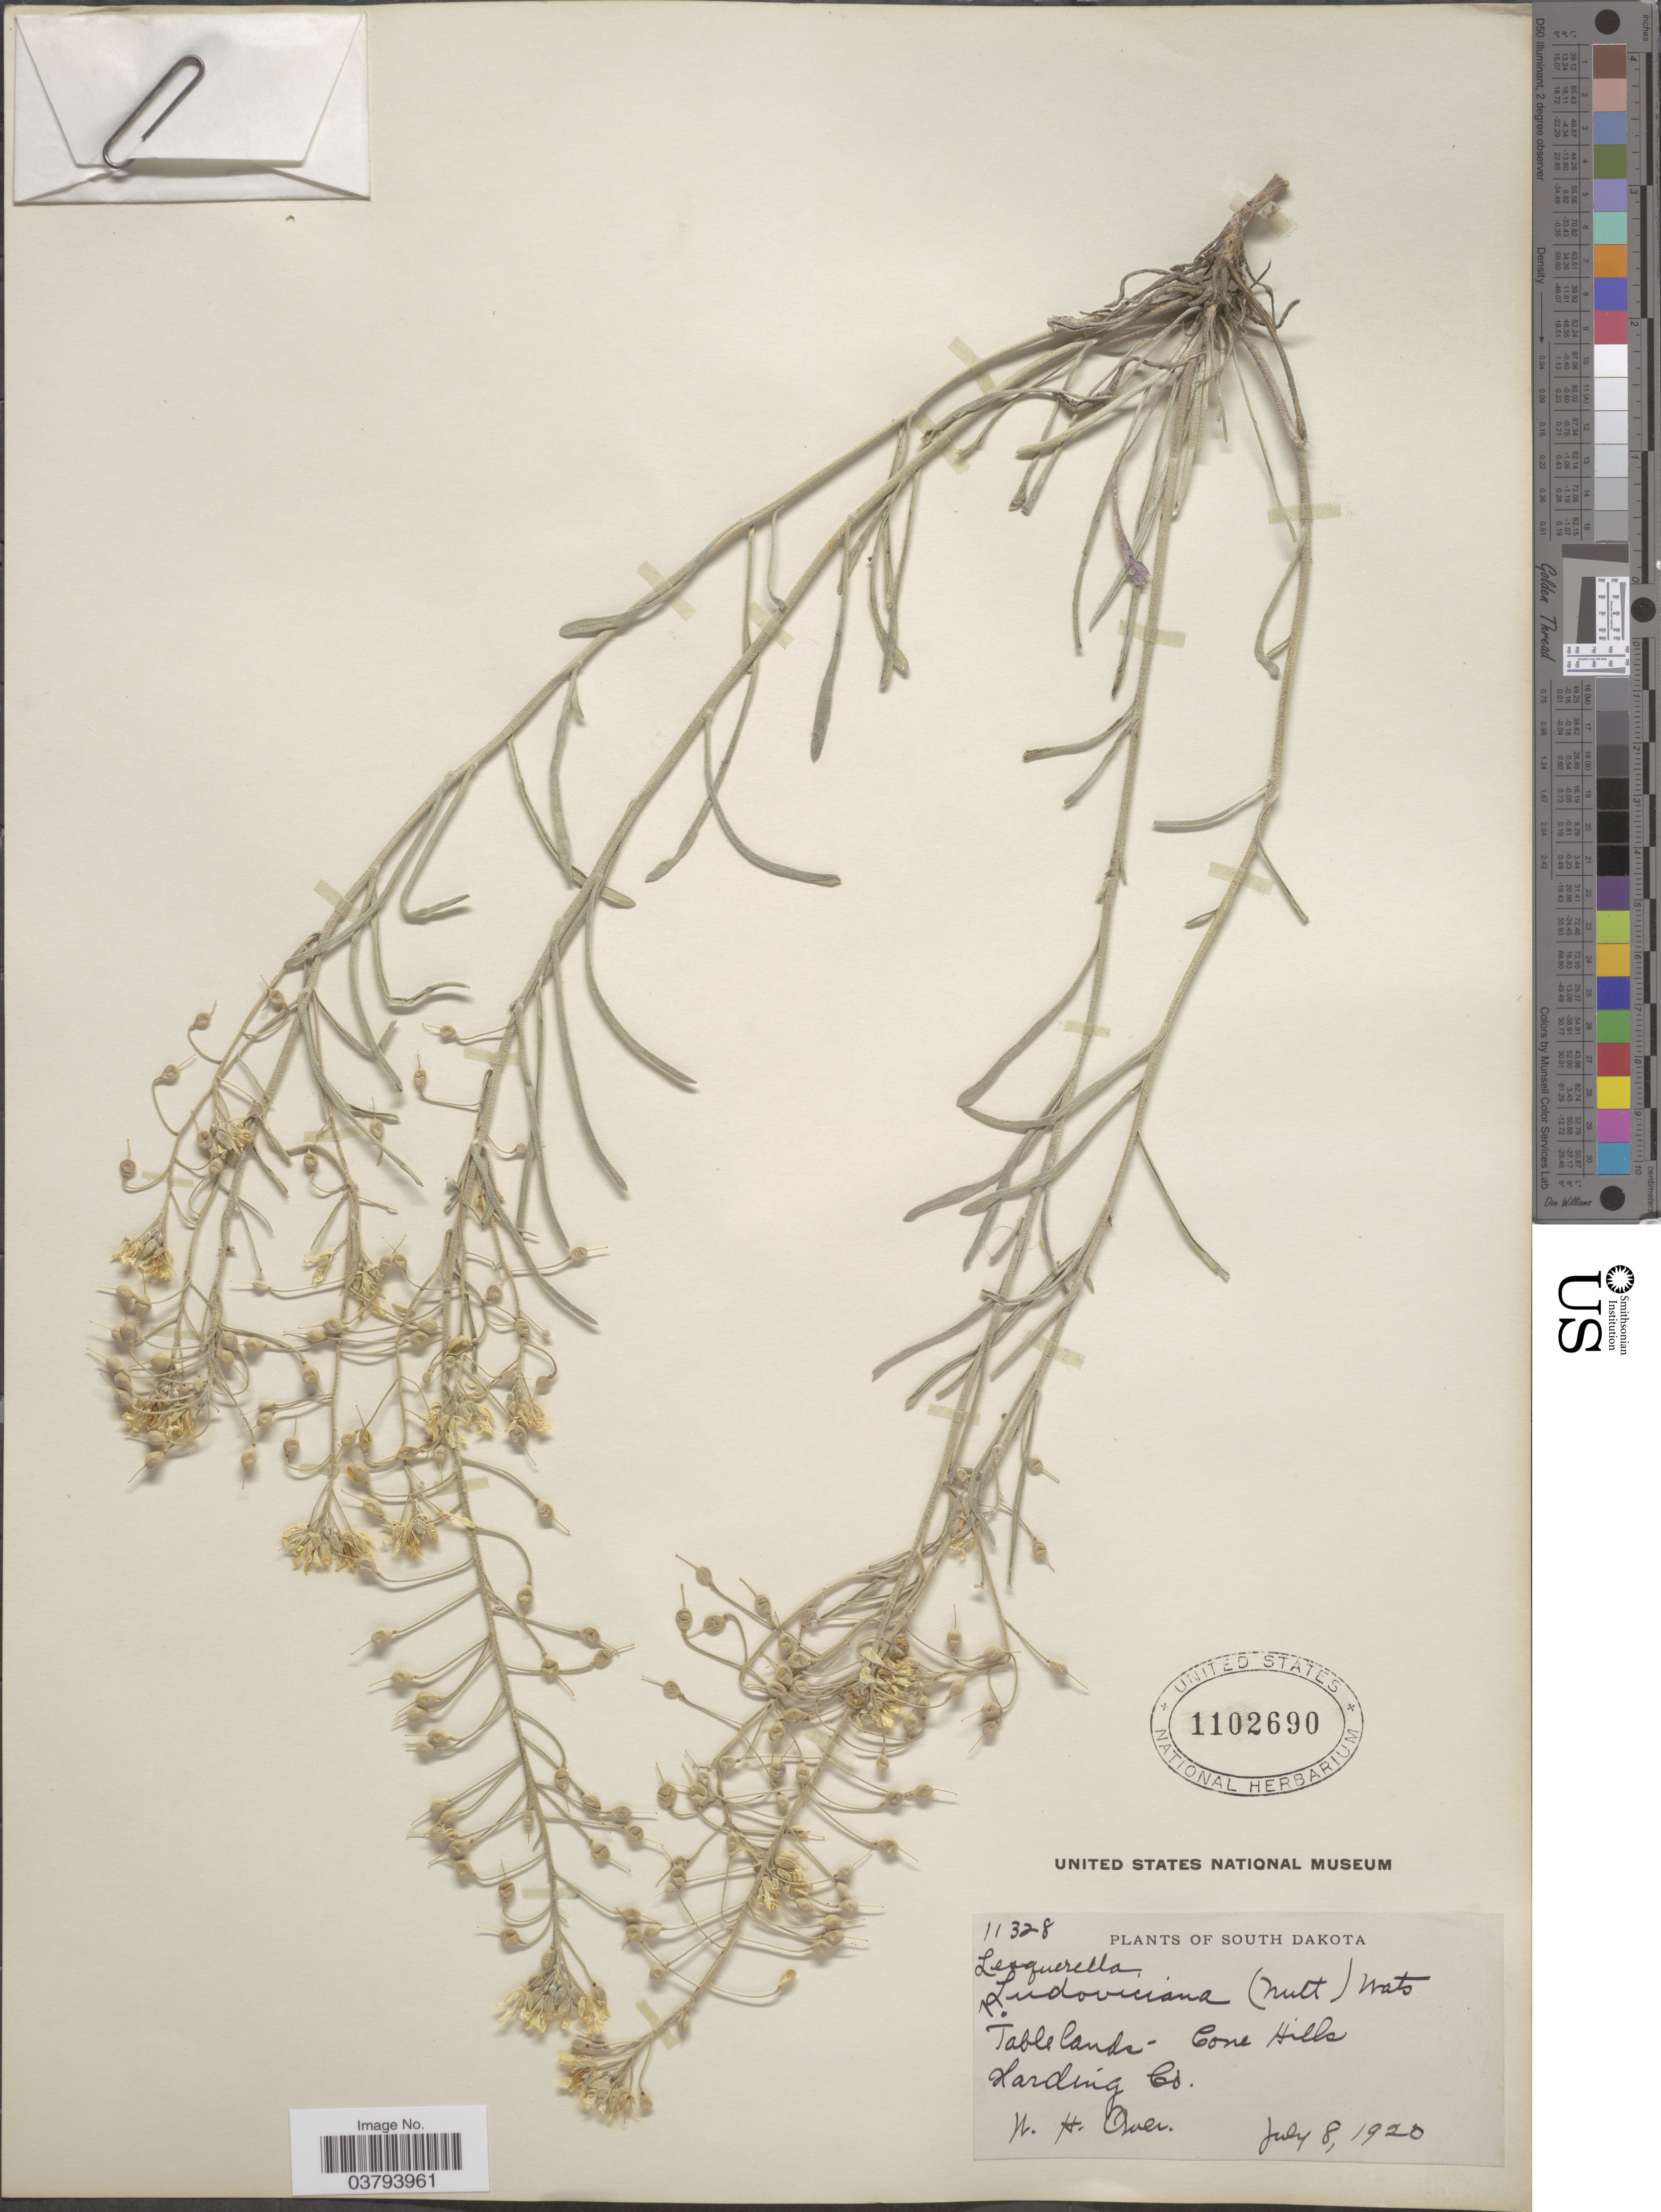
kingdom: Plantae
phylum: Tracheophyta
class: Magnoliopsida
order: Brassicales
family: Brassicaceae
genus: Lesquerella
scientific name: Lesquerella ludoviciana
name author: (Nutt.) S. Watson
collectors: W. Over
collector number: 11328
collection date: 1920-07-08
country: United States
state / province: South Dakota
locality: Table Lands Cone Hills Harding Co.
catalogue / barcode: US 1102690